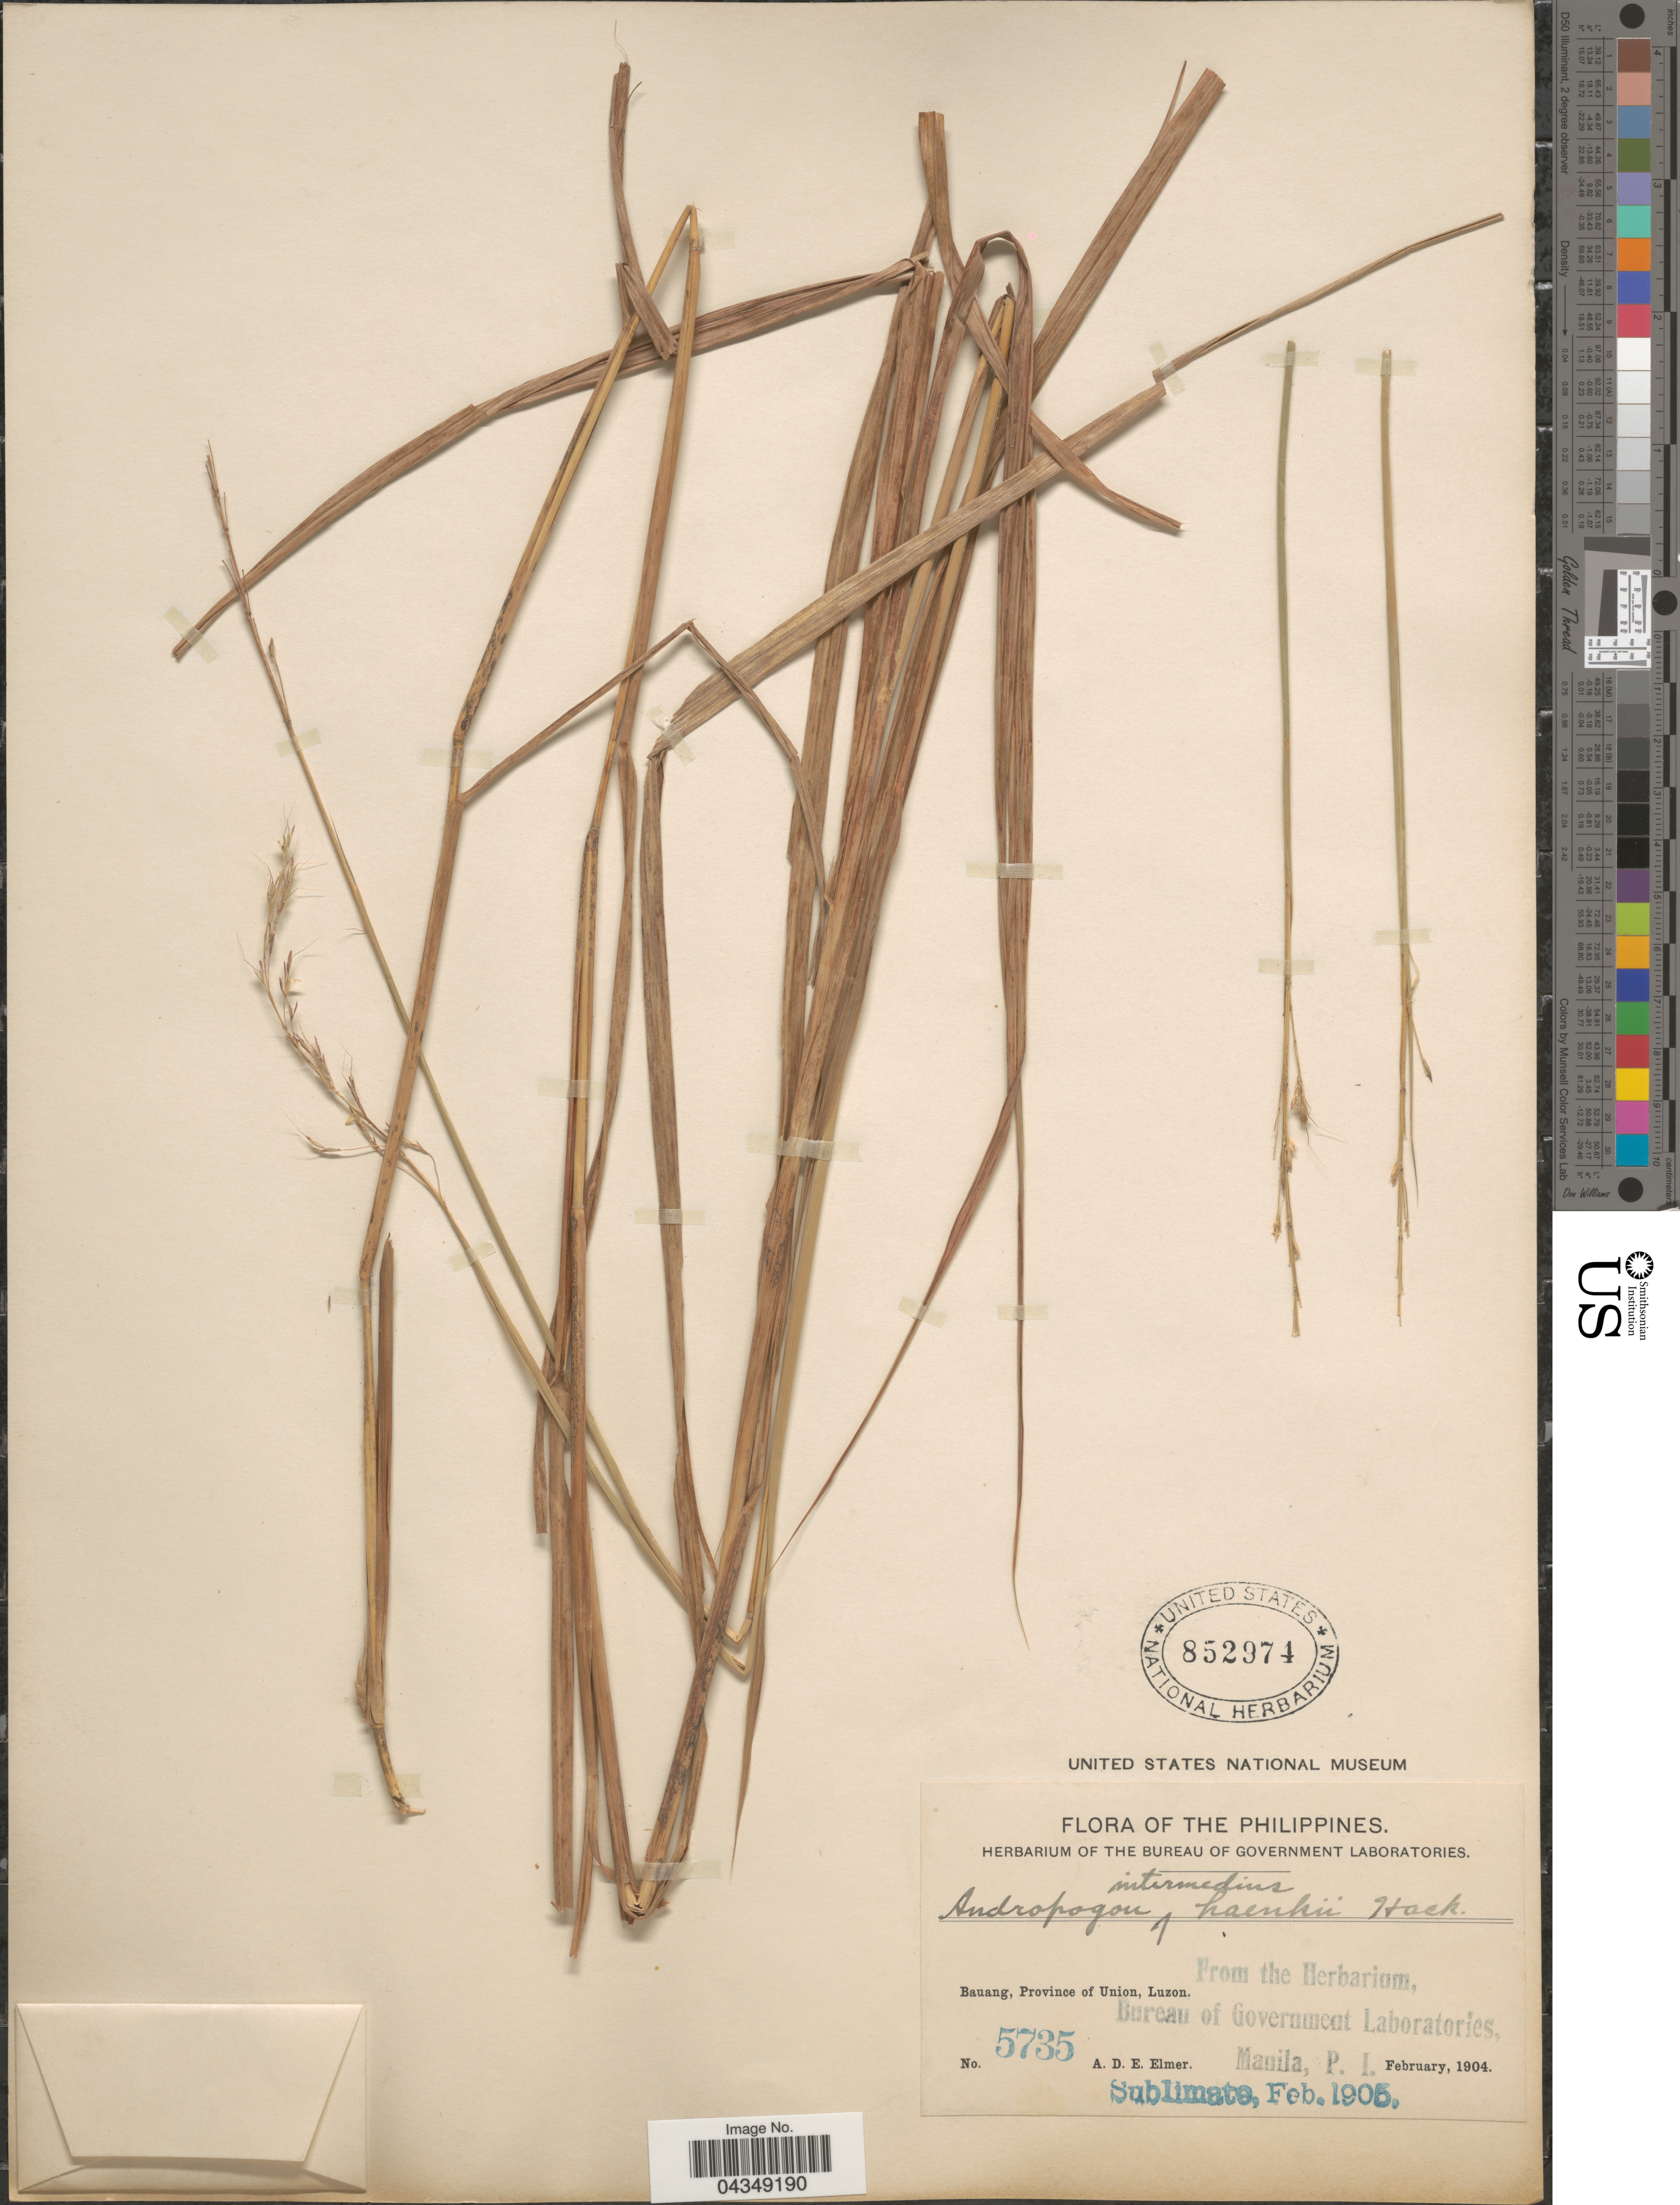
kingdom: Plantae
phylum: Tracheophyta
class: Liliopsida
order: Poales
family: Poaceae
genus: Bothriochloa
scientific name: Bothriochloa bladhii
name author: (Retz.) S.T. Blake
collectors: A. D. E. Elmer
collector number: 5735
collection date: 1904-02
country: Philippines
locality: Bauang, Province of Union, Luzon.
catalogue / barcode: US 852974